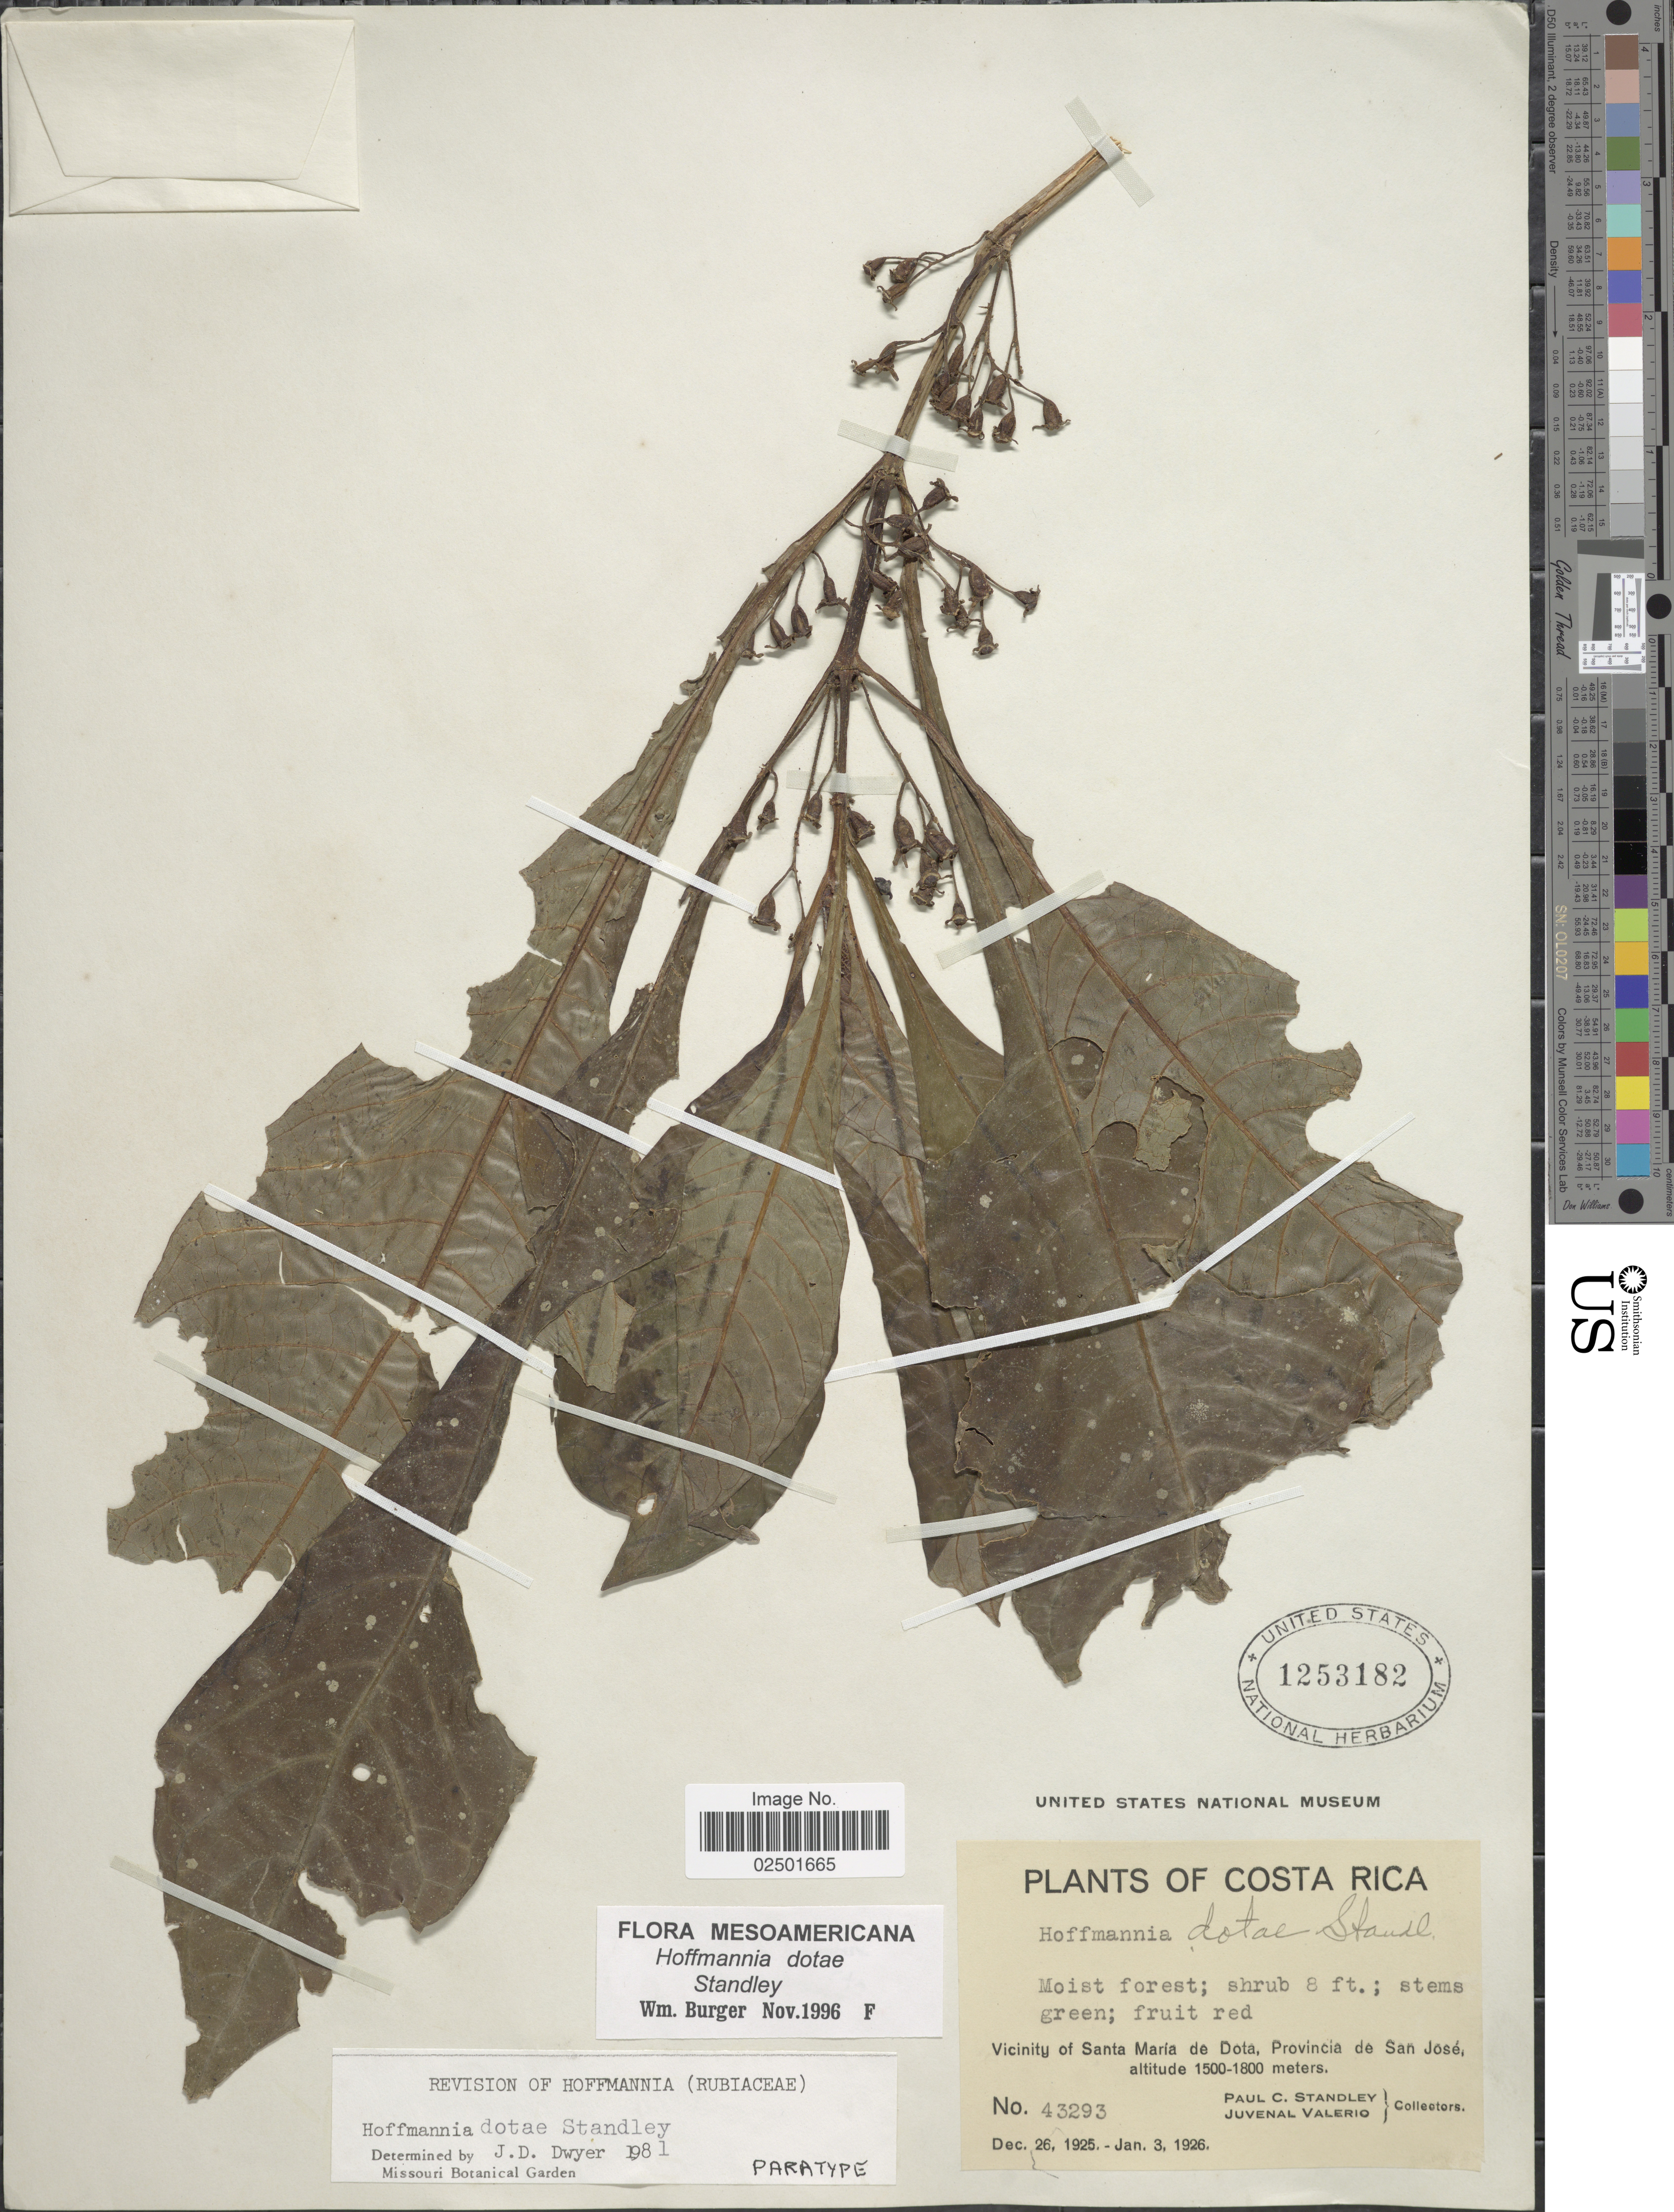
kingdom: Plantae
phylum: Tracheophyta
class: Magnoliopsida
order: Gentianales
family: Rubiaceae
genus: Hoffmannia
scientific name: Hoffmannia dotae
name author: Standl.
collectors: P. C. Standley & J. Valerio R.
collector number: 43293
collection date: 1925-12-26/1926-01-03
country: Costa Rica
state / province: San José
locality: Vicinity of Santa Maria de Dota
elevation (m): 1500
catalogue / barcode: US 1253182